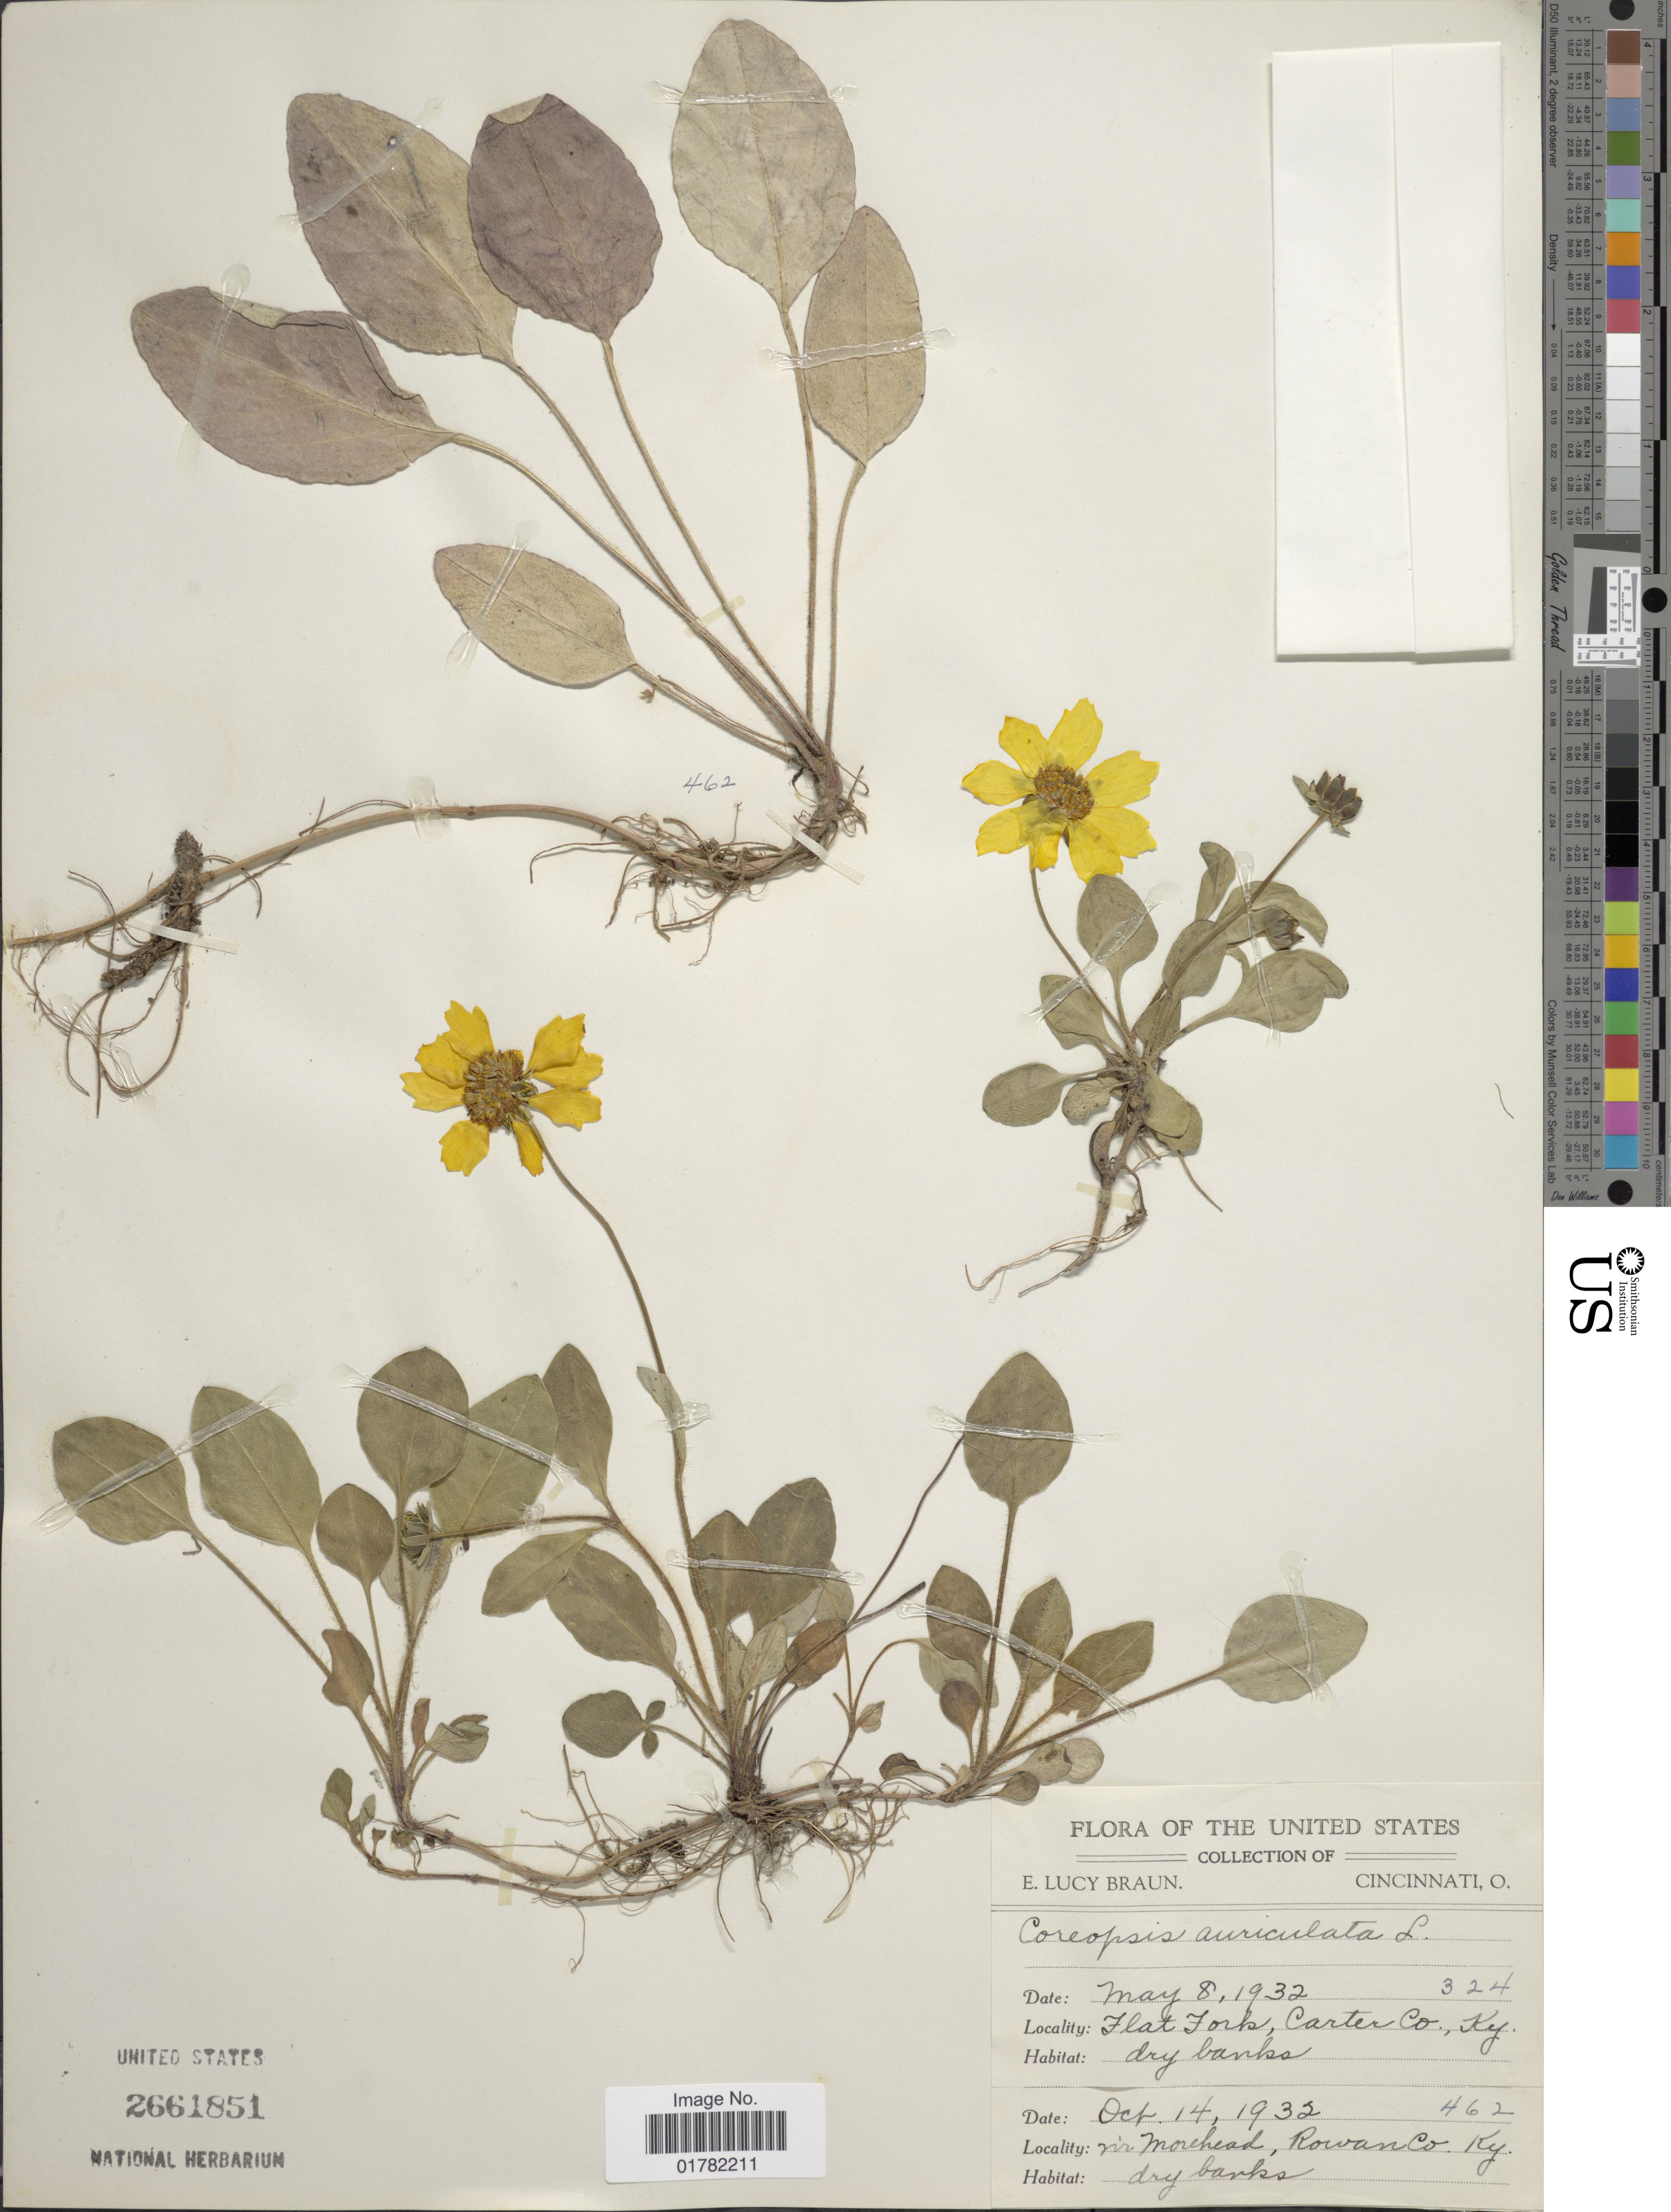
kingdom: Plantae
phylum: Tracheophyta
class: Magnoliopsida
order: Asterales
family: Asteraceae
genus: Coreopsis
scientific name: Coreopsis auriculata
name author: L.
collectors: E. L. Braun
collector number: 324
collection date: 1932-05-08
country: United States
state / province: Kentucky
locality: Flat forks, Carter Co., Ky. dry banks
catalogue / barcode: US 2661851